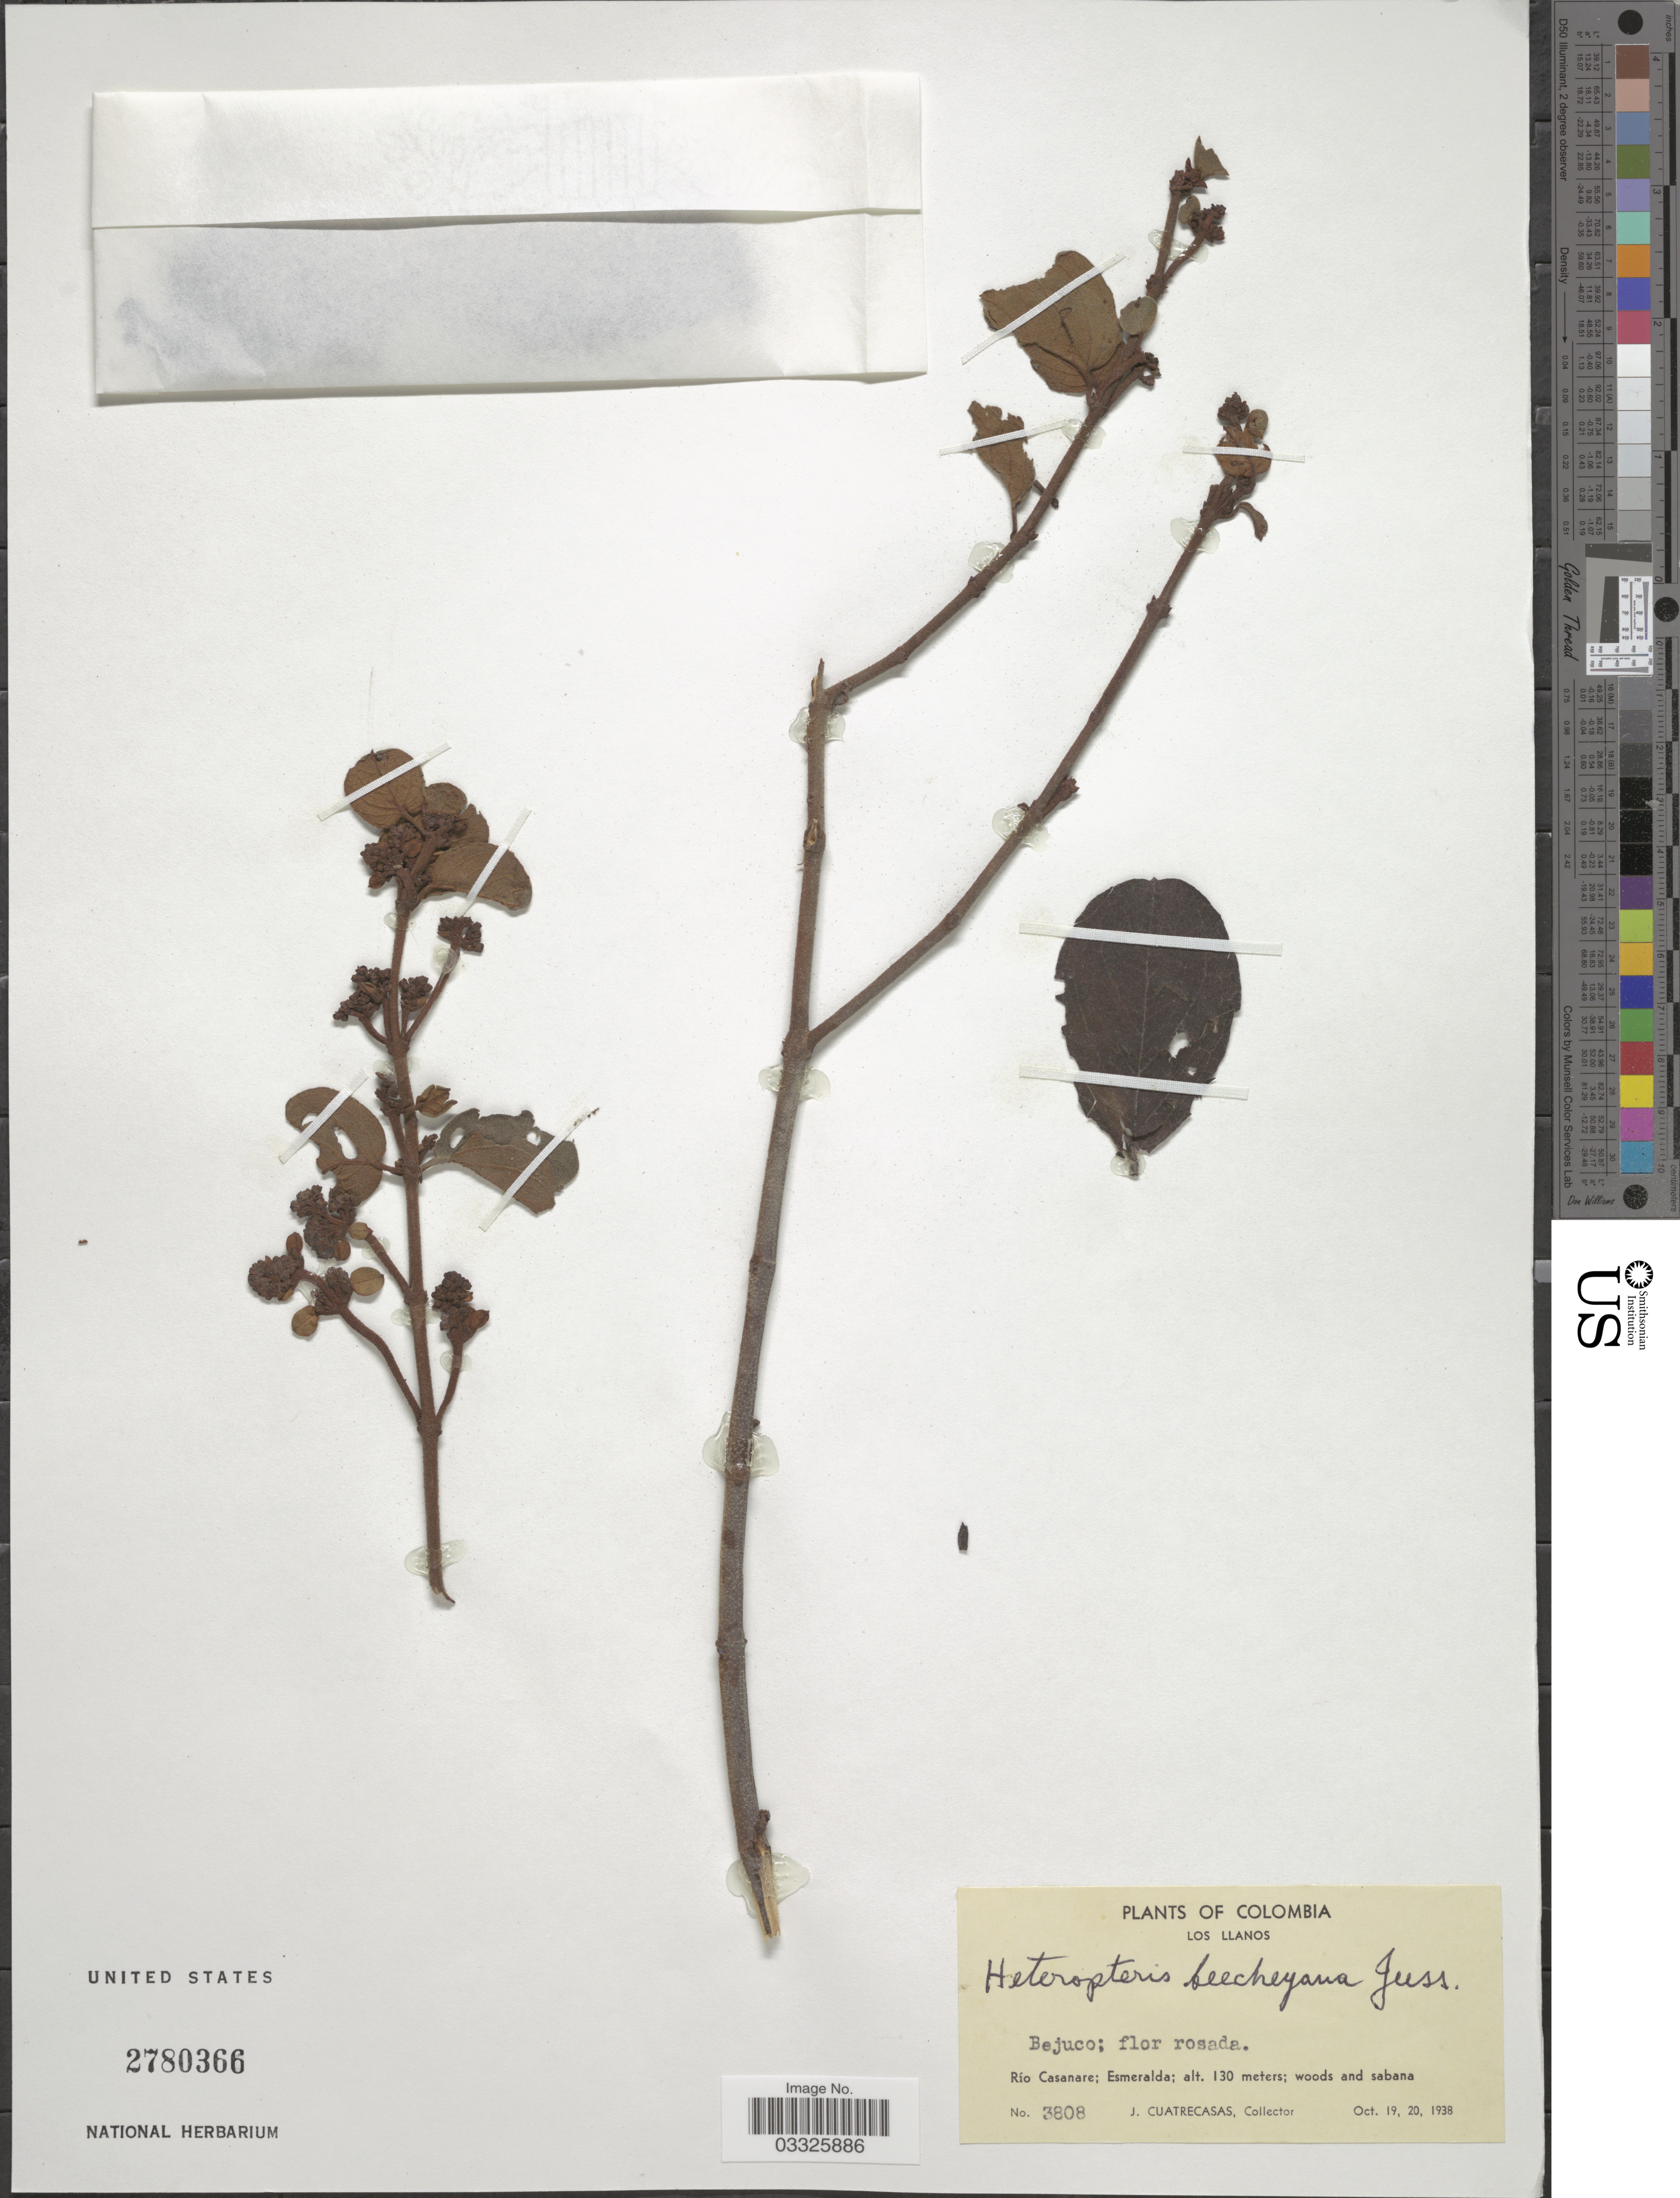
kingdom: Plantae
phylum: Tracheophyta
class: Magnoliopsida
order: Malpighiales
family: Malpighiaceae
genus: Heteropterys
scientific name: Heteropterys beecheyana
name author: A. Juss.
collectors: J. Cuatrecasas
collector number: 3808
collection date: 1938-10-19/1938-10-20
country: Colombia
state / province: Casanare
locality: Los Llanos. Río Casanare; Esmeralda.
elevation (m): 130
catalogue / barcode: US 2780366